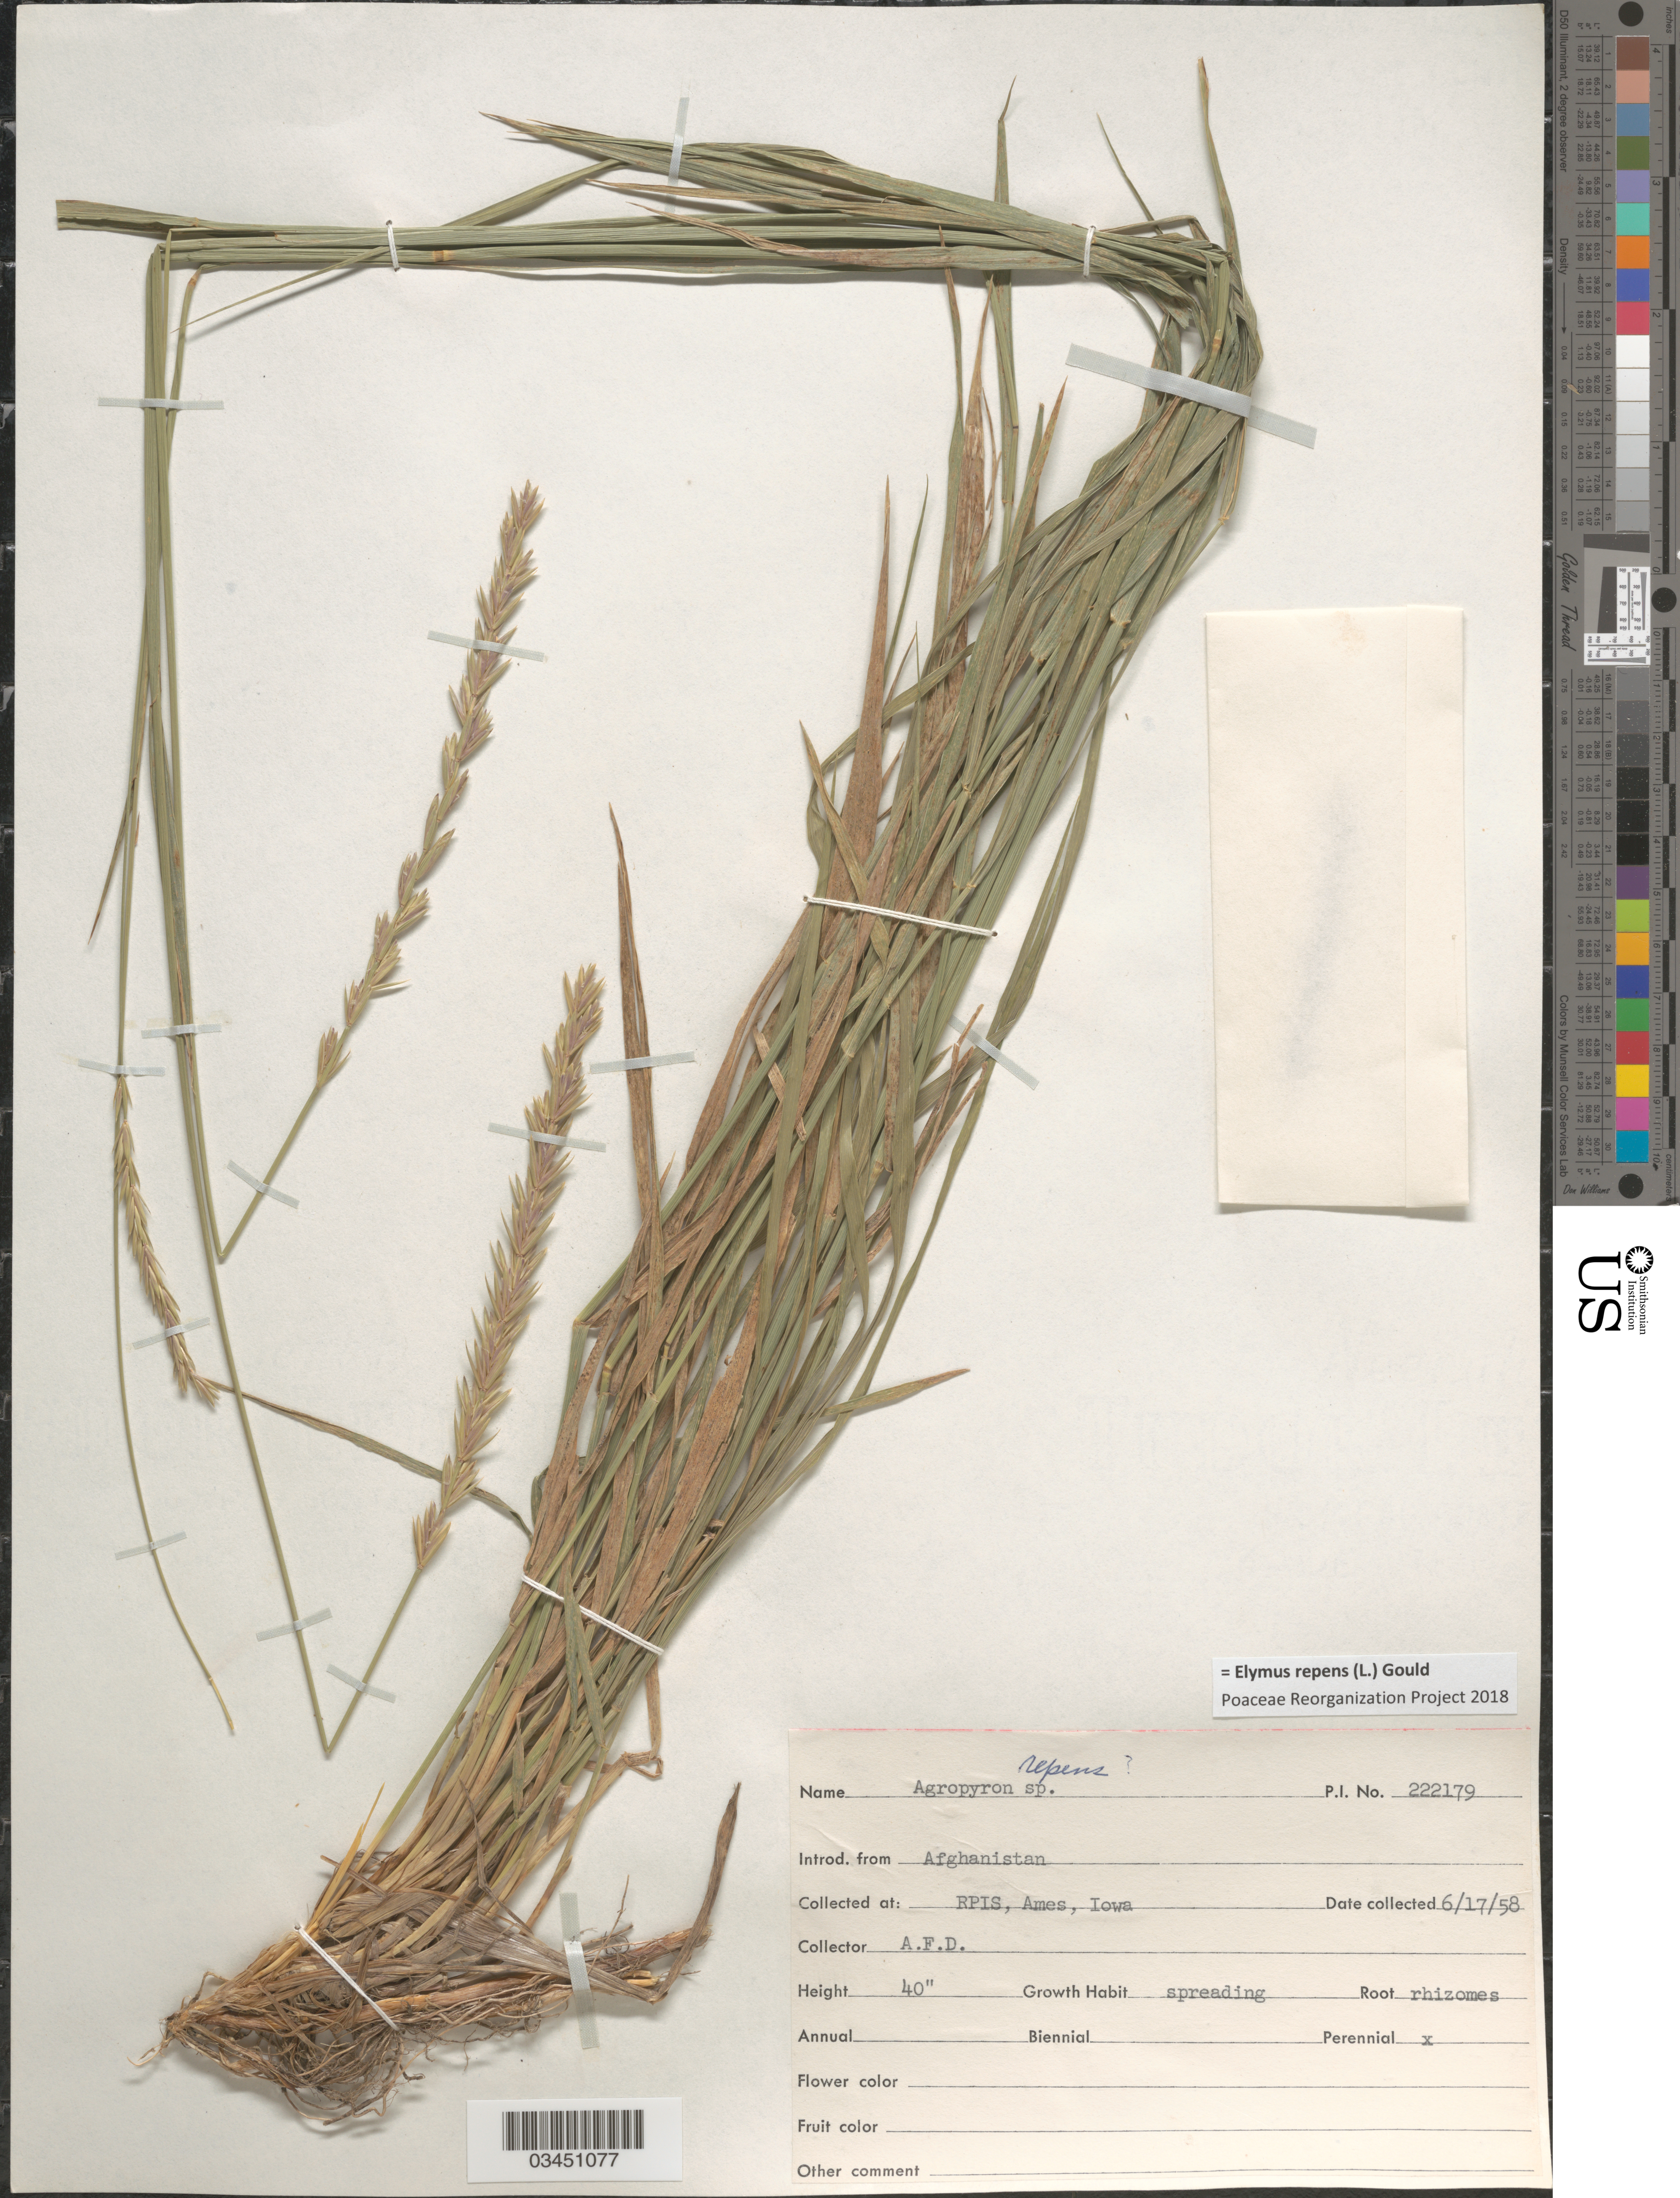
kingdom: Plantae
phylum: Tracheophyta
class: Liliopsida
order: Poales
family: Poaceae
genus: Elymus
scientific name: Elymus repens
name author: (L.) Gould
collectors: A. D.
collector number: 222179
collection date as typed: Transcribed d/m/y: 17/6/58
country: United States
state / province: Iowa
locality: RPIS, Ames.